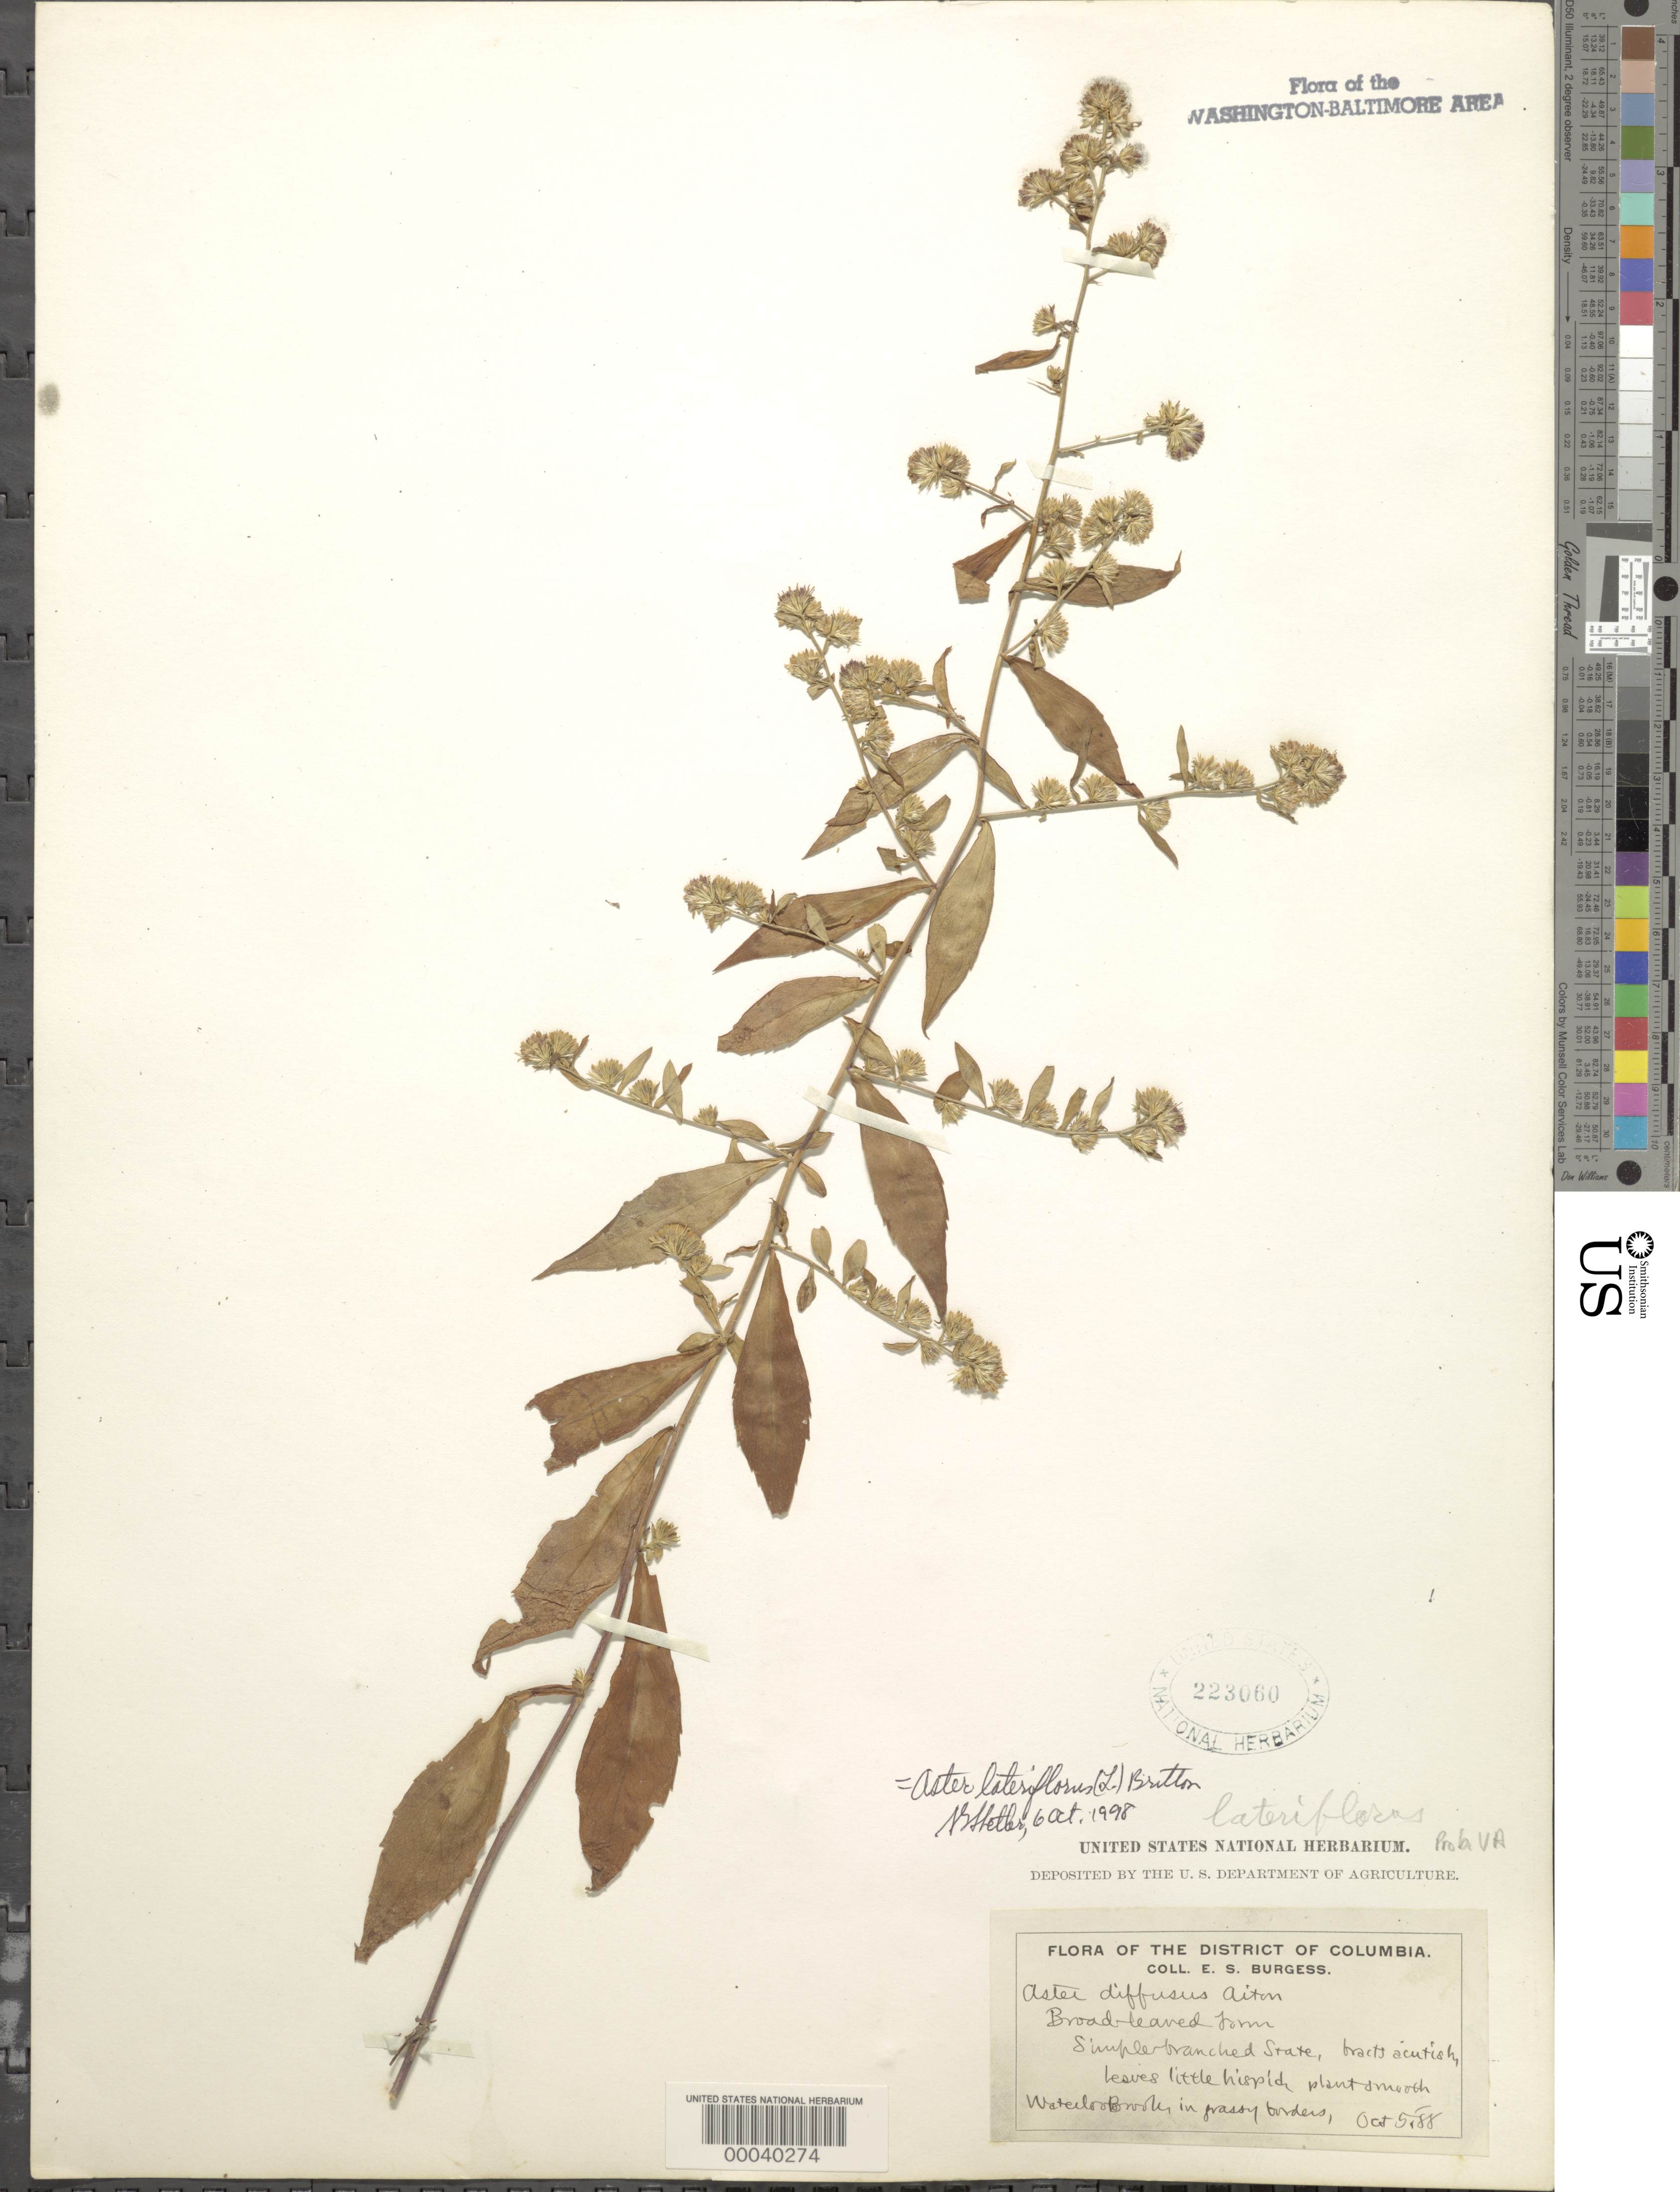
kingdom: Plantae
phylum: Tracheophyta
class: Magnoliopsida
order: Asterales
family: Asteraceae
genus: Symphyotrichum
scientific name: Symphyotrichum lateriflorum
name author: (L.) Á. Löve & D. Löve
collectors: E. Burgess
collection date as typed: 05 Oct 1888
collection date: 1888-10-05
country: United States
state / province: Virginia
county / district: Arlington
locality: Waterloo Brook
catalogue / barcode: US 223060